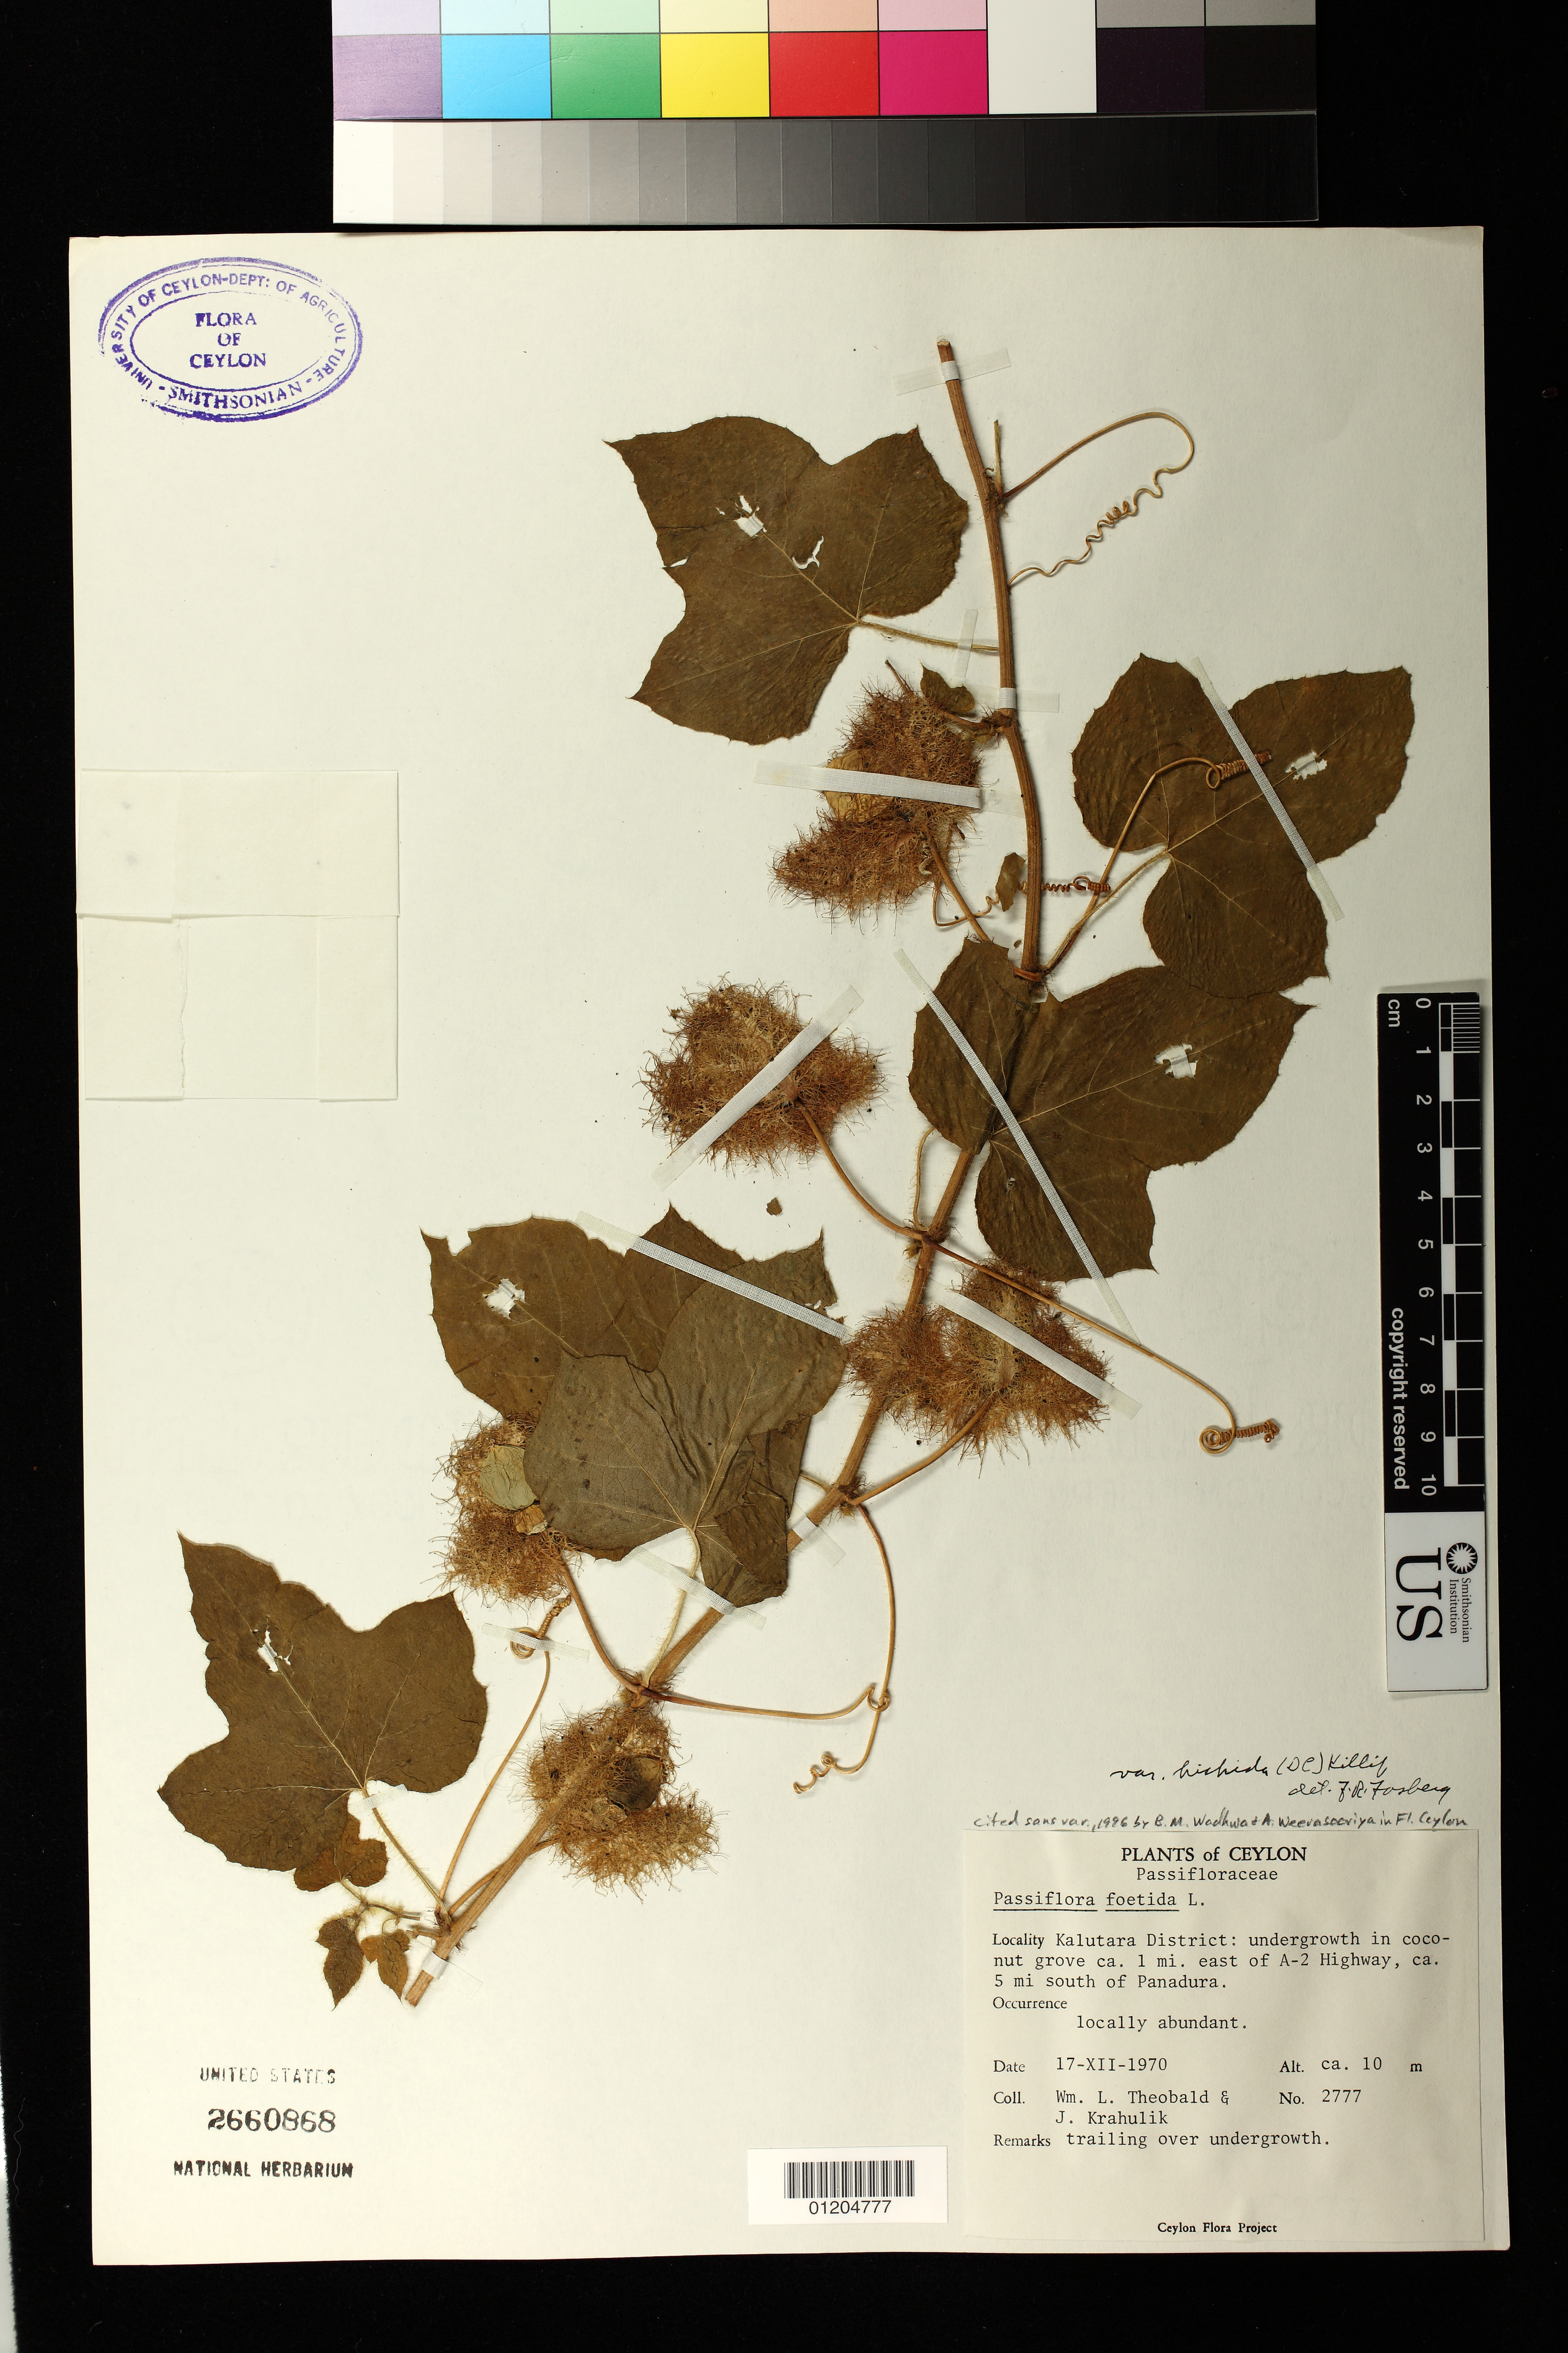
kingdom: Plantae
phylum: Tracheophyta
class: Magnoliopsida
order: Malpighiales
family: Passifloraceae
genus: Passiflora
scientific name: Passiflora foetida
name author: L.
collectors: W. Theobald & J. Krahulik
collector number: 2777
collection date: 1970-12-17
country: Sri Lanka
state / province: Western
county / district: Kalutara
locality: Undergrowth in coconut grove ca. 1 mi. east of A-2 Highway, ca. 5 mi. south of Panadura.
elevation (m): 10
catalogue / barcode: US 2660868